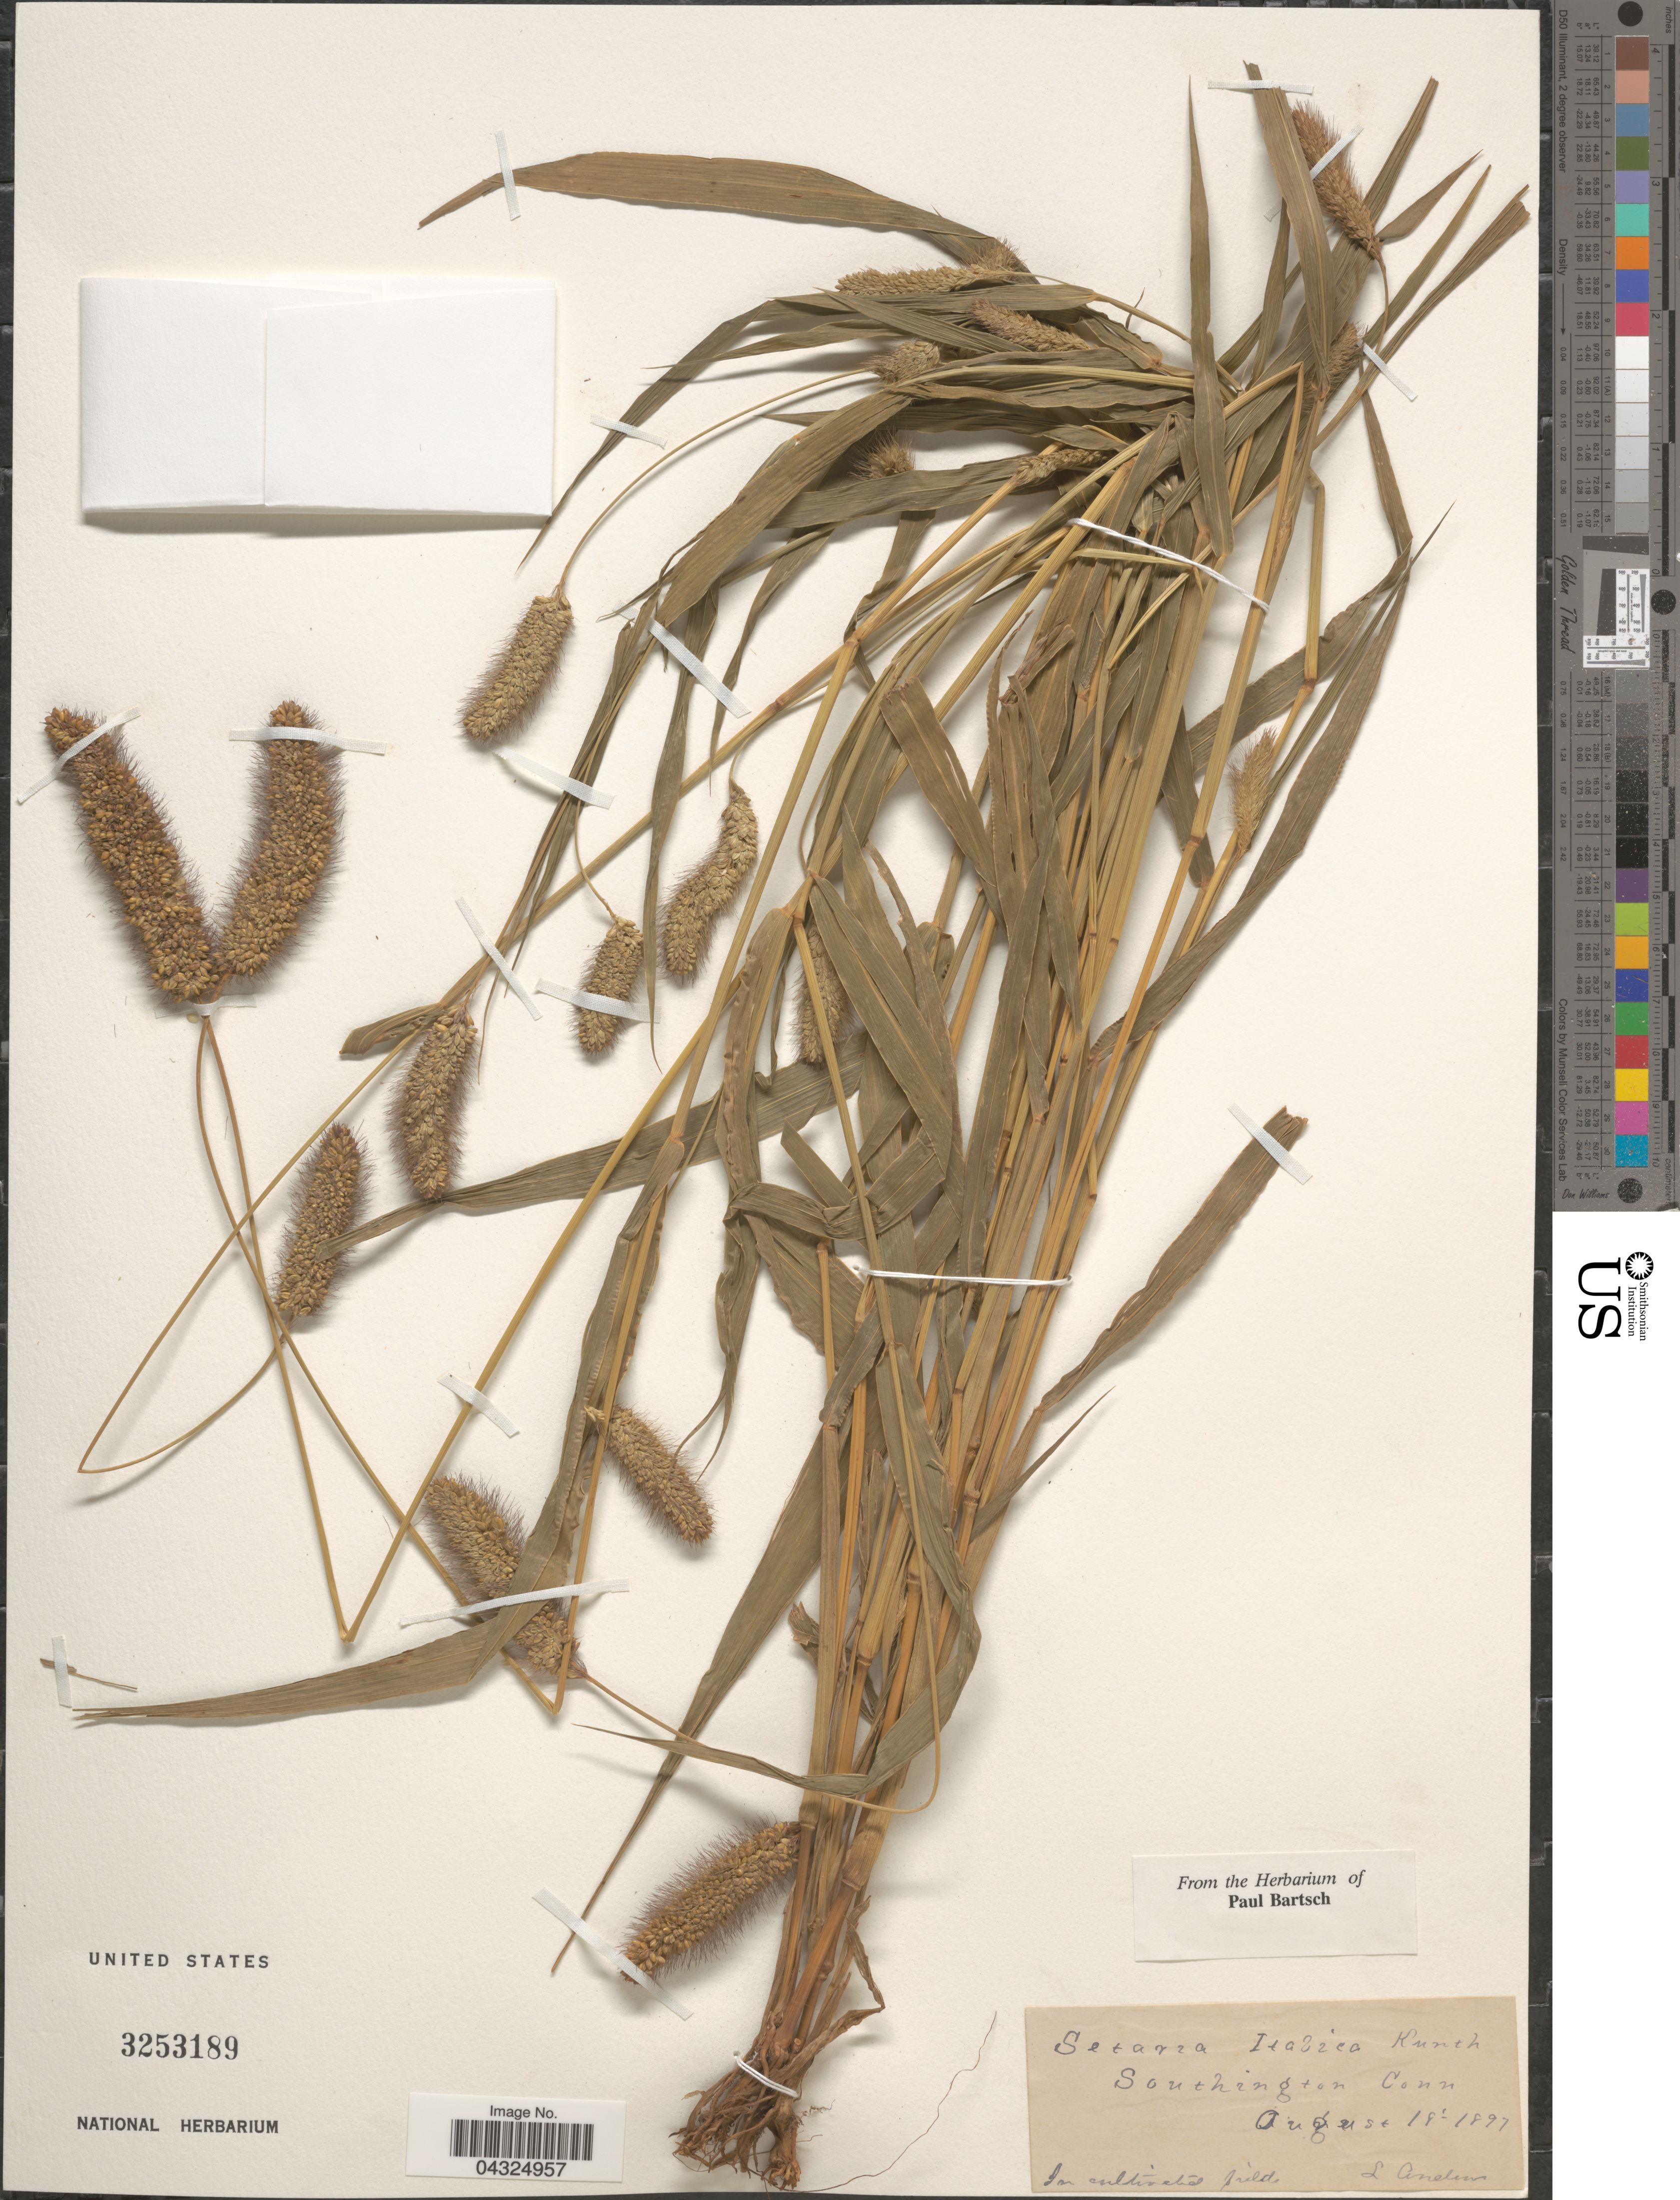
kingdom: Plantae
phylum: Tracheophyta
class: Liliopsida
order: Poales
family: Poaceae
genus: Setaria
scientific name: Setaria italica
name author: (L.) P. Beauv.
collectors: L. Anderson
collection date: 1897-08-18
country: United States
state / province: Connecticut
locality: Southington.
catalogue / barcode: US 3253189